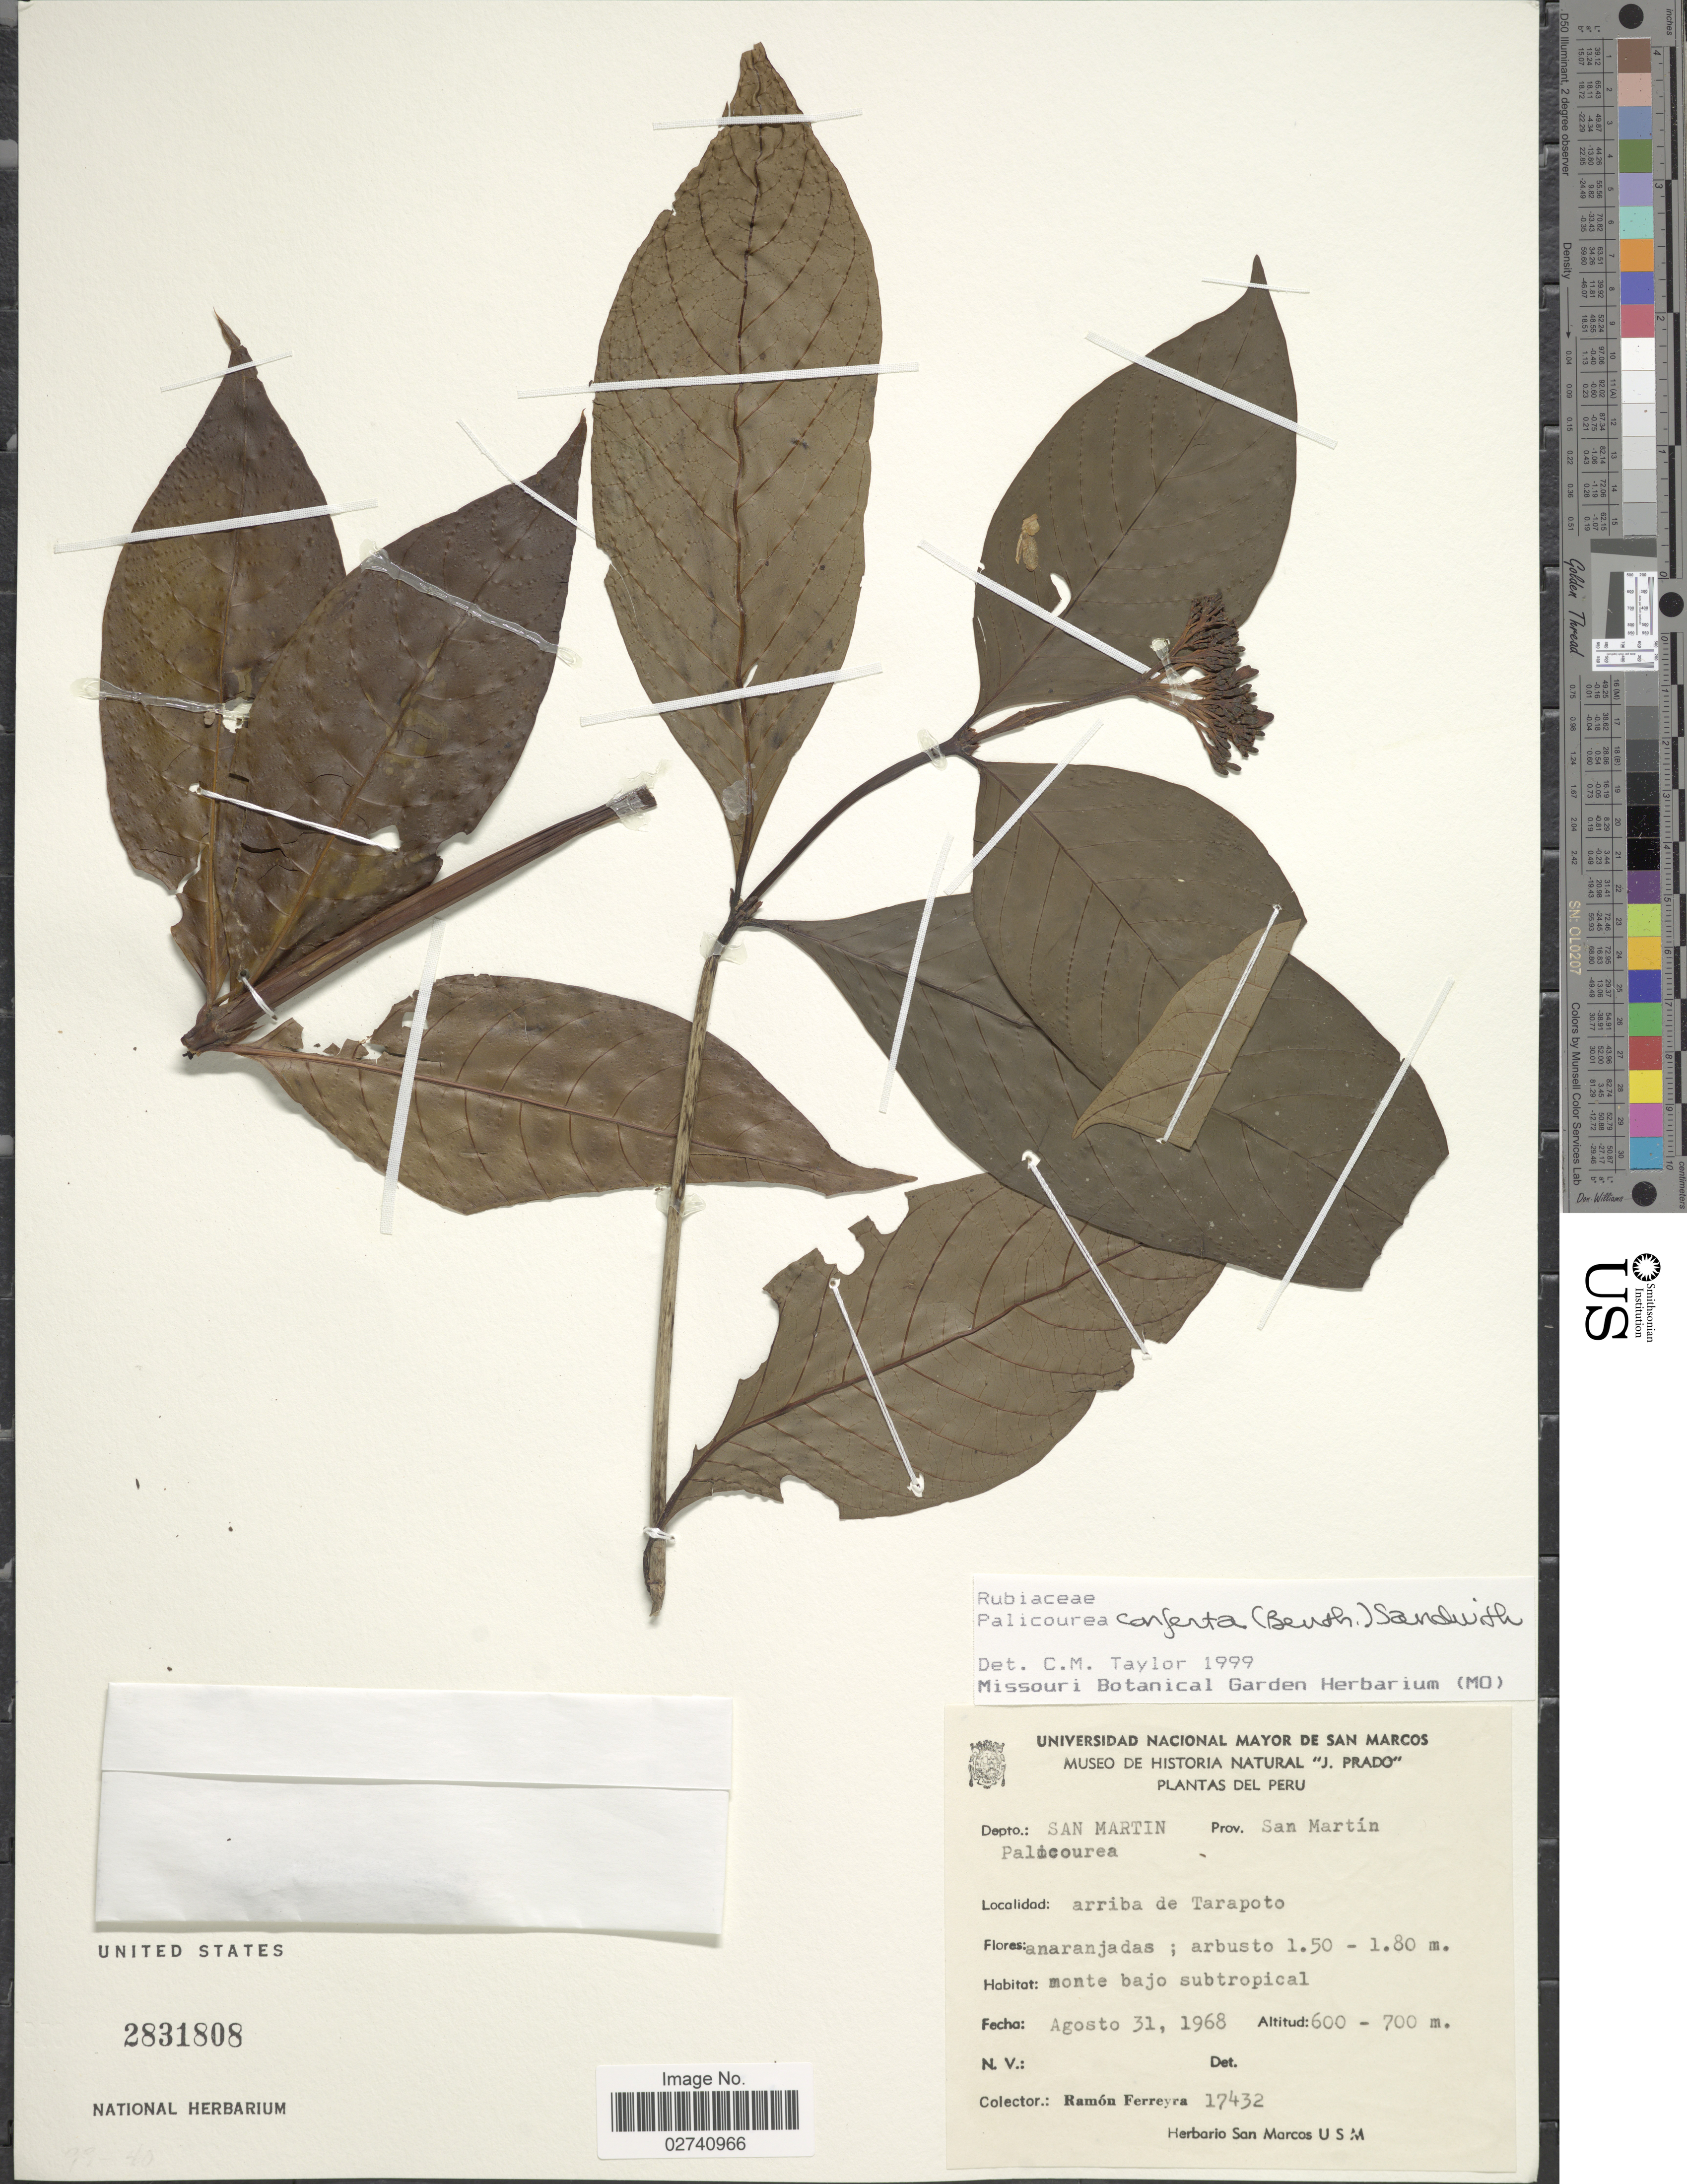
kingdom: Plantae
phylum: Tracheophyta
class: Magnoliopsida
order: Gentianales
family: Rubiaceae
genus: Palicourea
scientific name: Palicourea conferta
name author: (Benth.) Sandwith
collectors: R. A. Ferreyra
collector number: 17432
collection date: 1968-08-31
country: Peru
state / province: San Martín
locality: Prov. San Martin, Palicourea, arriba de Tarapoto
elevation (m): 600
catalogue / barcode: US 2831808